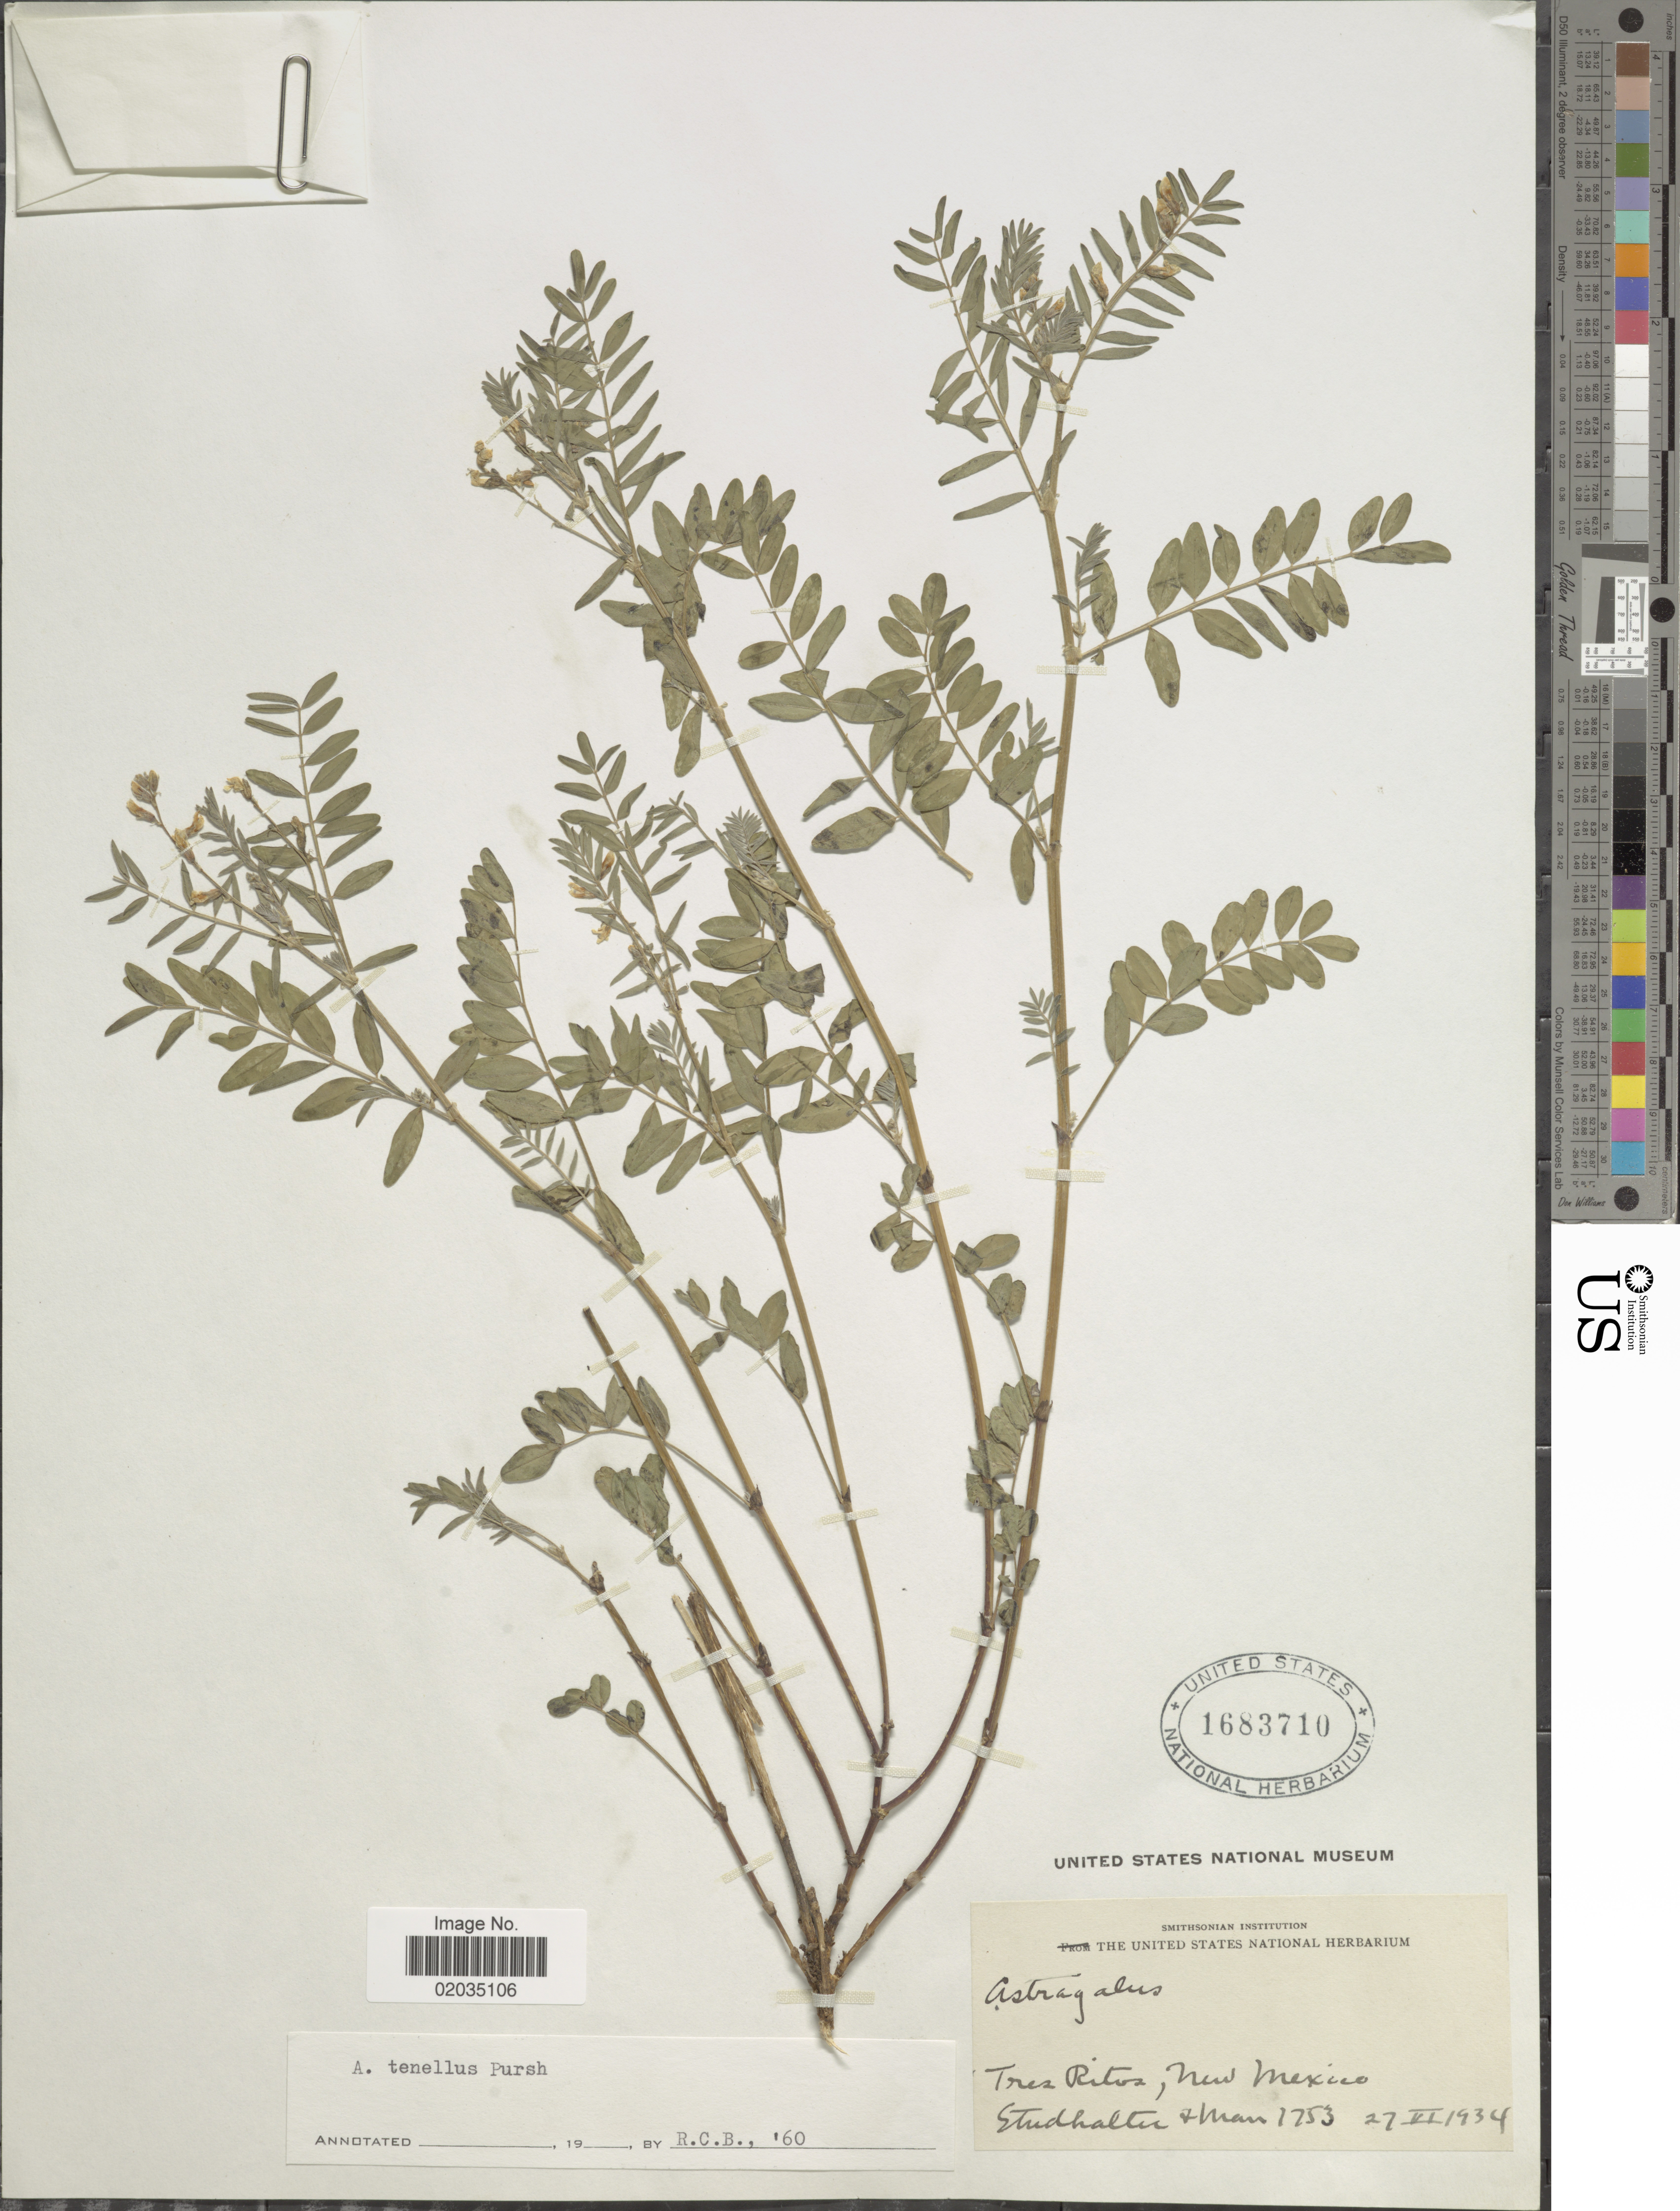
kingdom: Plantae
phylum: Tracheophyta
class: Magnoliopsida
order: Fabales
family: Fabaceae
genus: Astragalus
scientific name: Astragalus tenellus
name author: Pursh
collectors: R. Studhalter & Man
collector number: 1753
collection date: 1934-06-27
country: United States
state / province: New Mexico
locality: Tres Ritos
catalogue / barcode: US 1683710